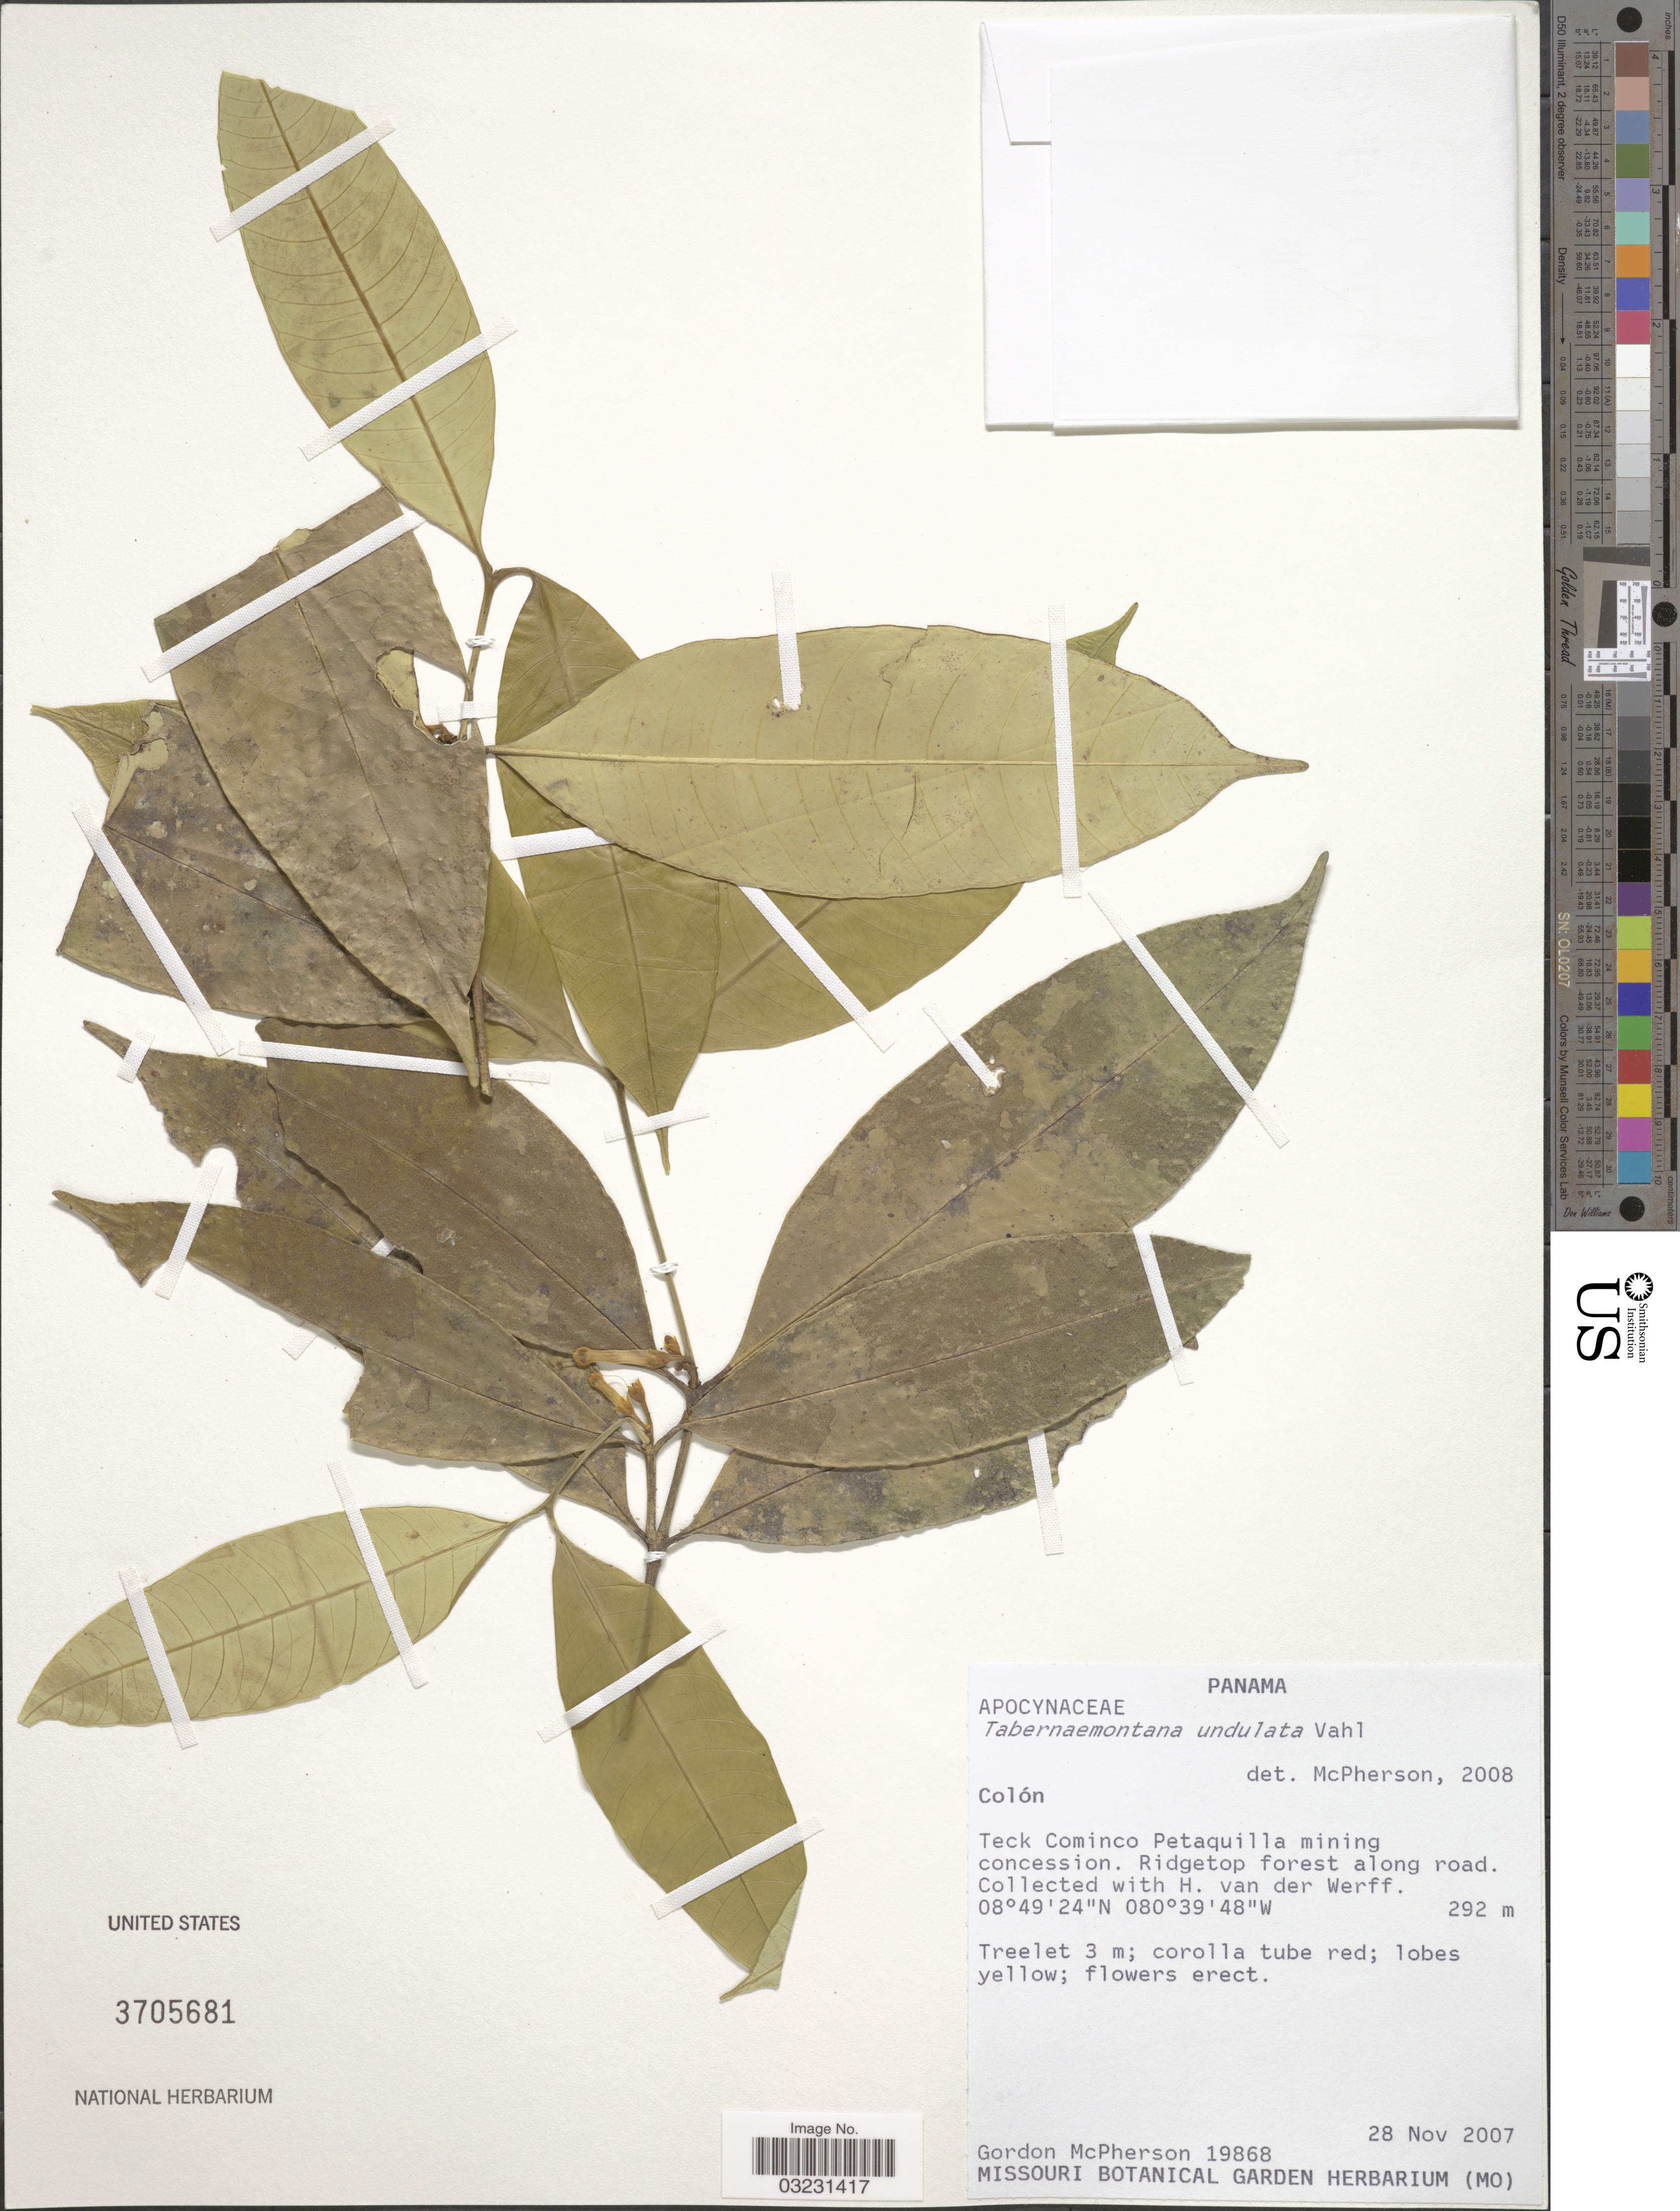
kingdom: Plantae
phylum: Tracheophyta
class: Magnoliopsida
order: Gentianales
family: Apocynaceae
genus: Tabernaemontana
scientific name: Tabernaemontana undulata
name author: Vahl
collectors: G. D. McPherson & H. van der Werff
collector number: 19868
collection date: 2007-11-28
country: Panama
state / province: Colón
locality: Teck Cominco Petaquilla mining concession. Ridgetop forest along road.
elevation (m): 292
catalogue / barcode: US 3705681